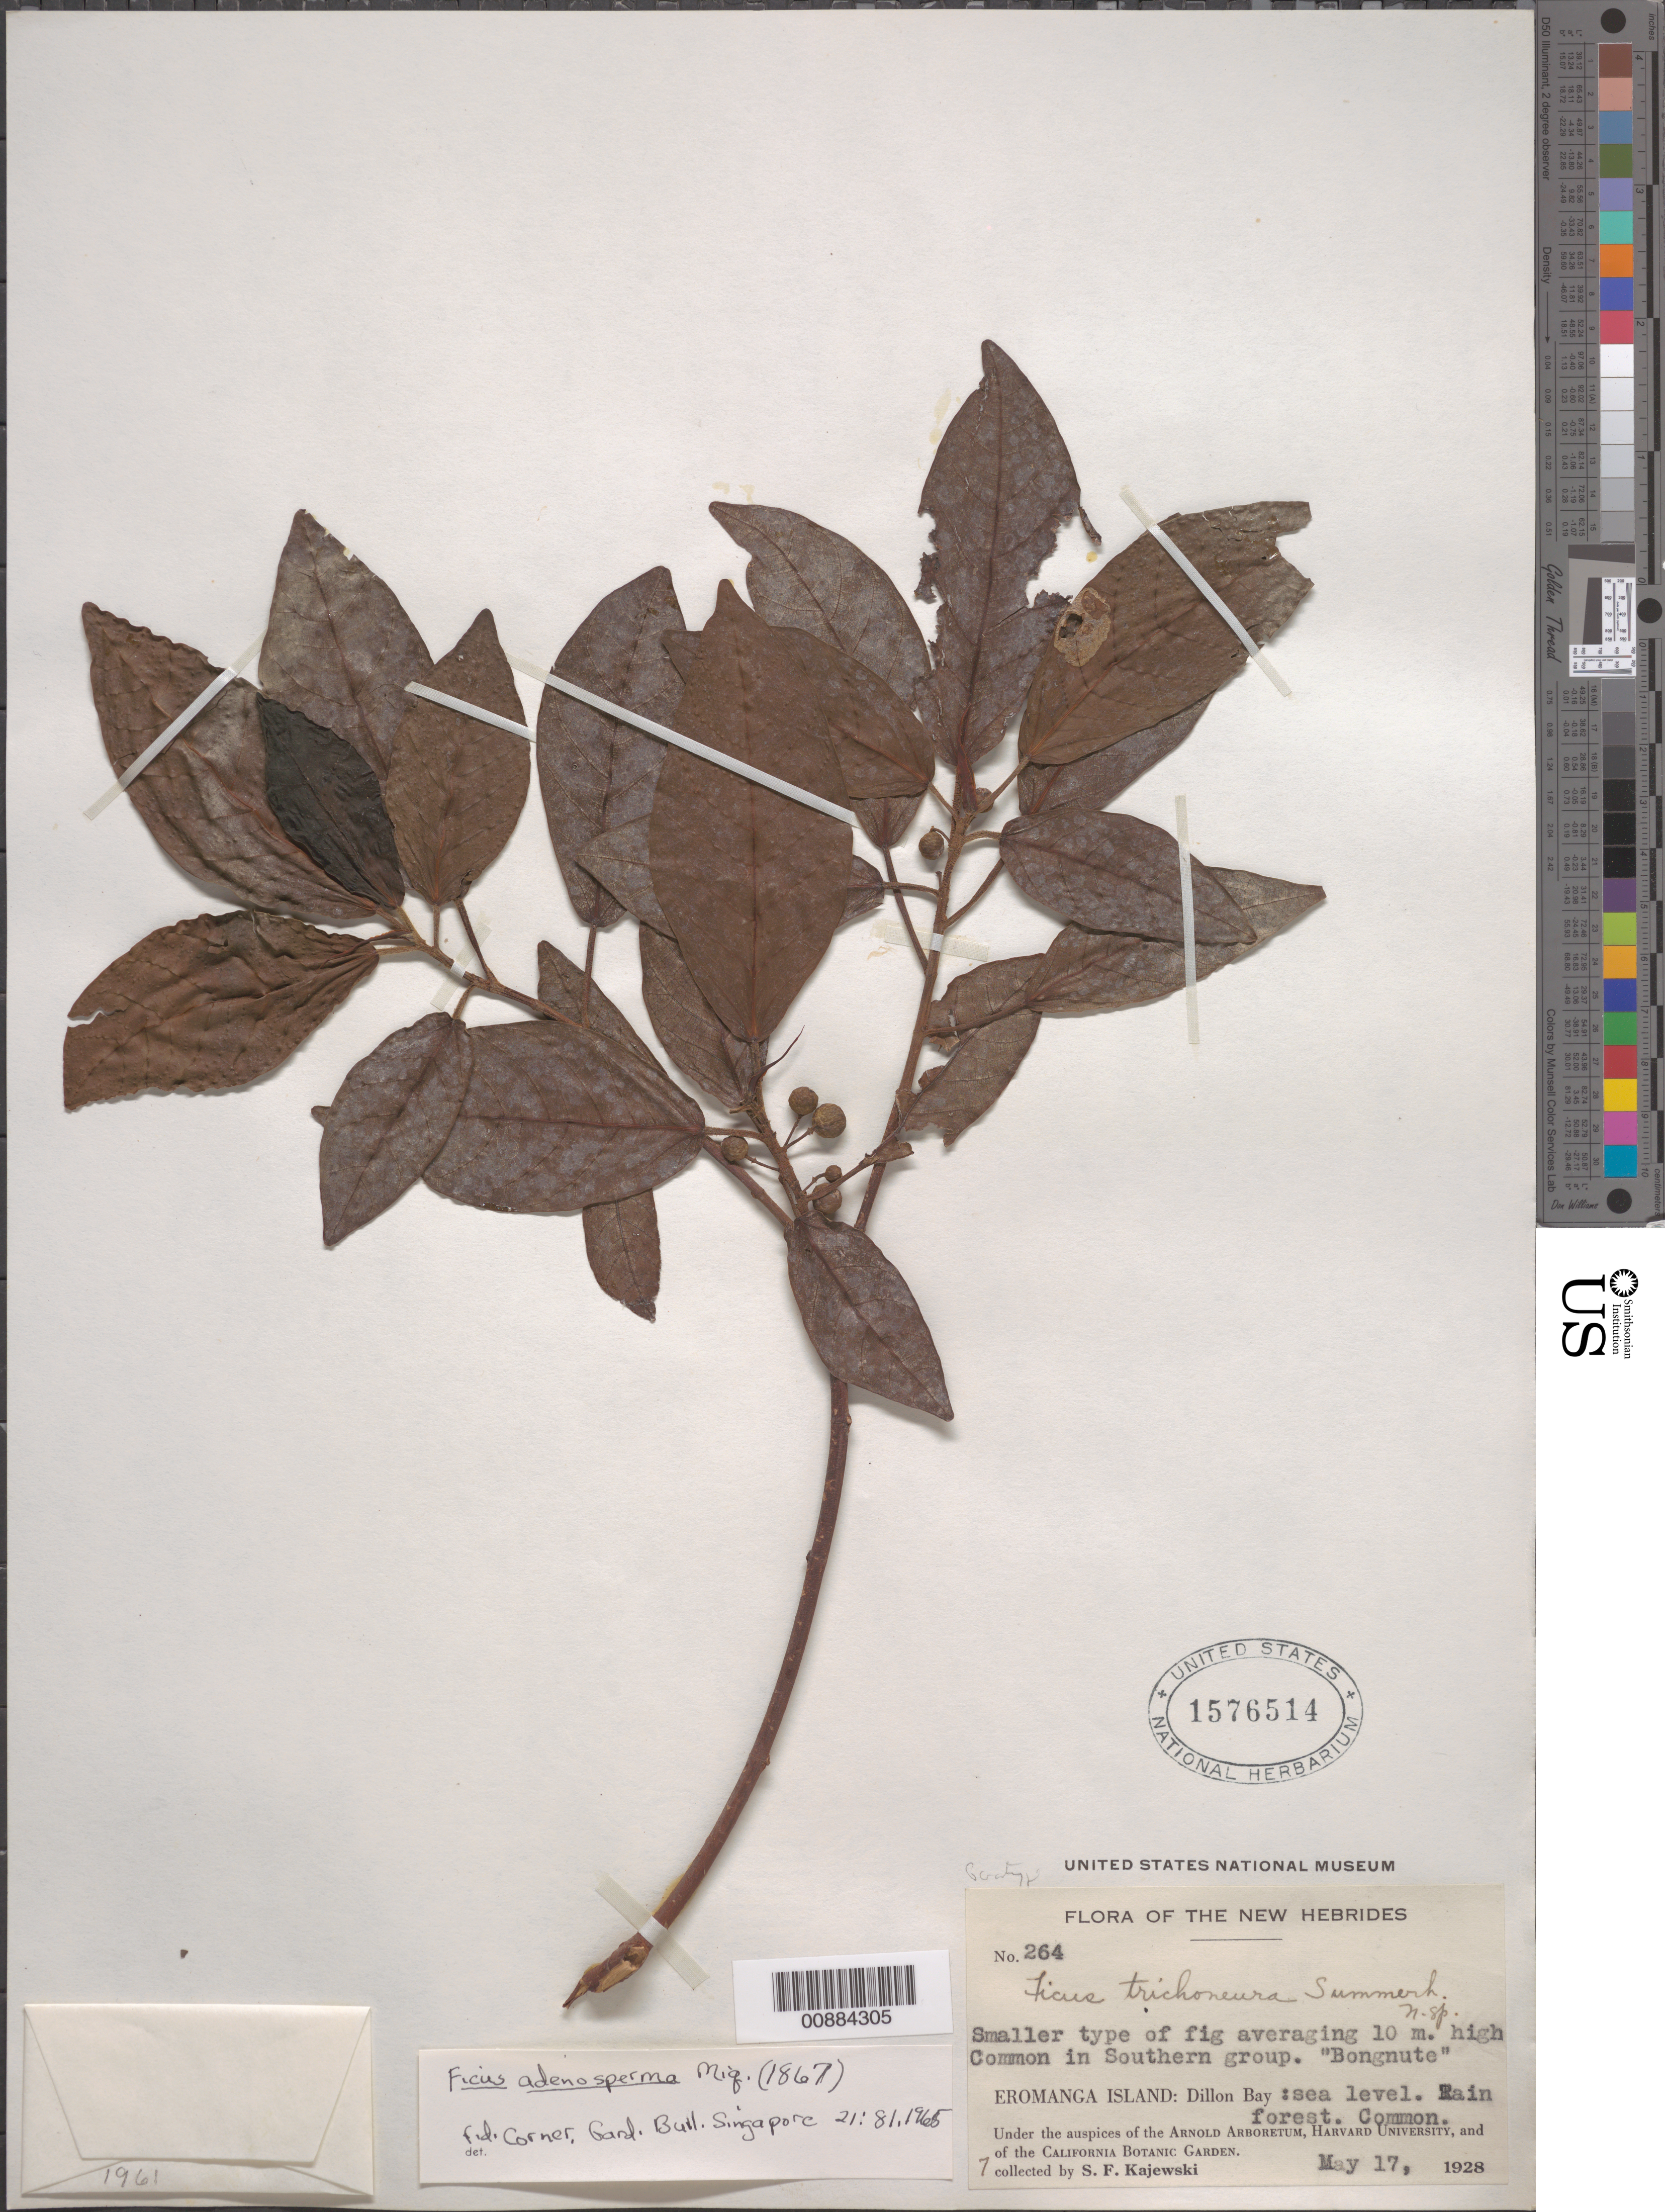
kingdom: Plantae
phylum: Tracheophyta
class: Magnoliopsida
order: Rosales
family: Moraceae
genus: Ficus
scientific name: Ficus adenosperma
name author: Miq.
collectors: S. Kajewski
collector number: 264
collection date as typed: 17 May 1928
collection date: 1928-05-17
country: Vanuatu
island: Erromango [Eromanga]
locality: Dillon Bay.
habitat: Sea lever. Main forest.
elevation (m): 0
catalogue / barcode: US 1576514